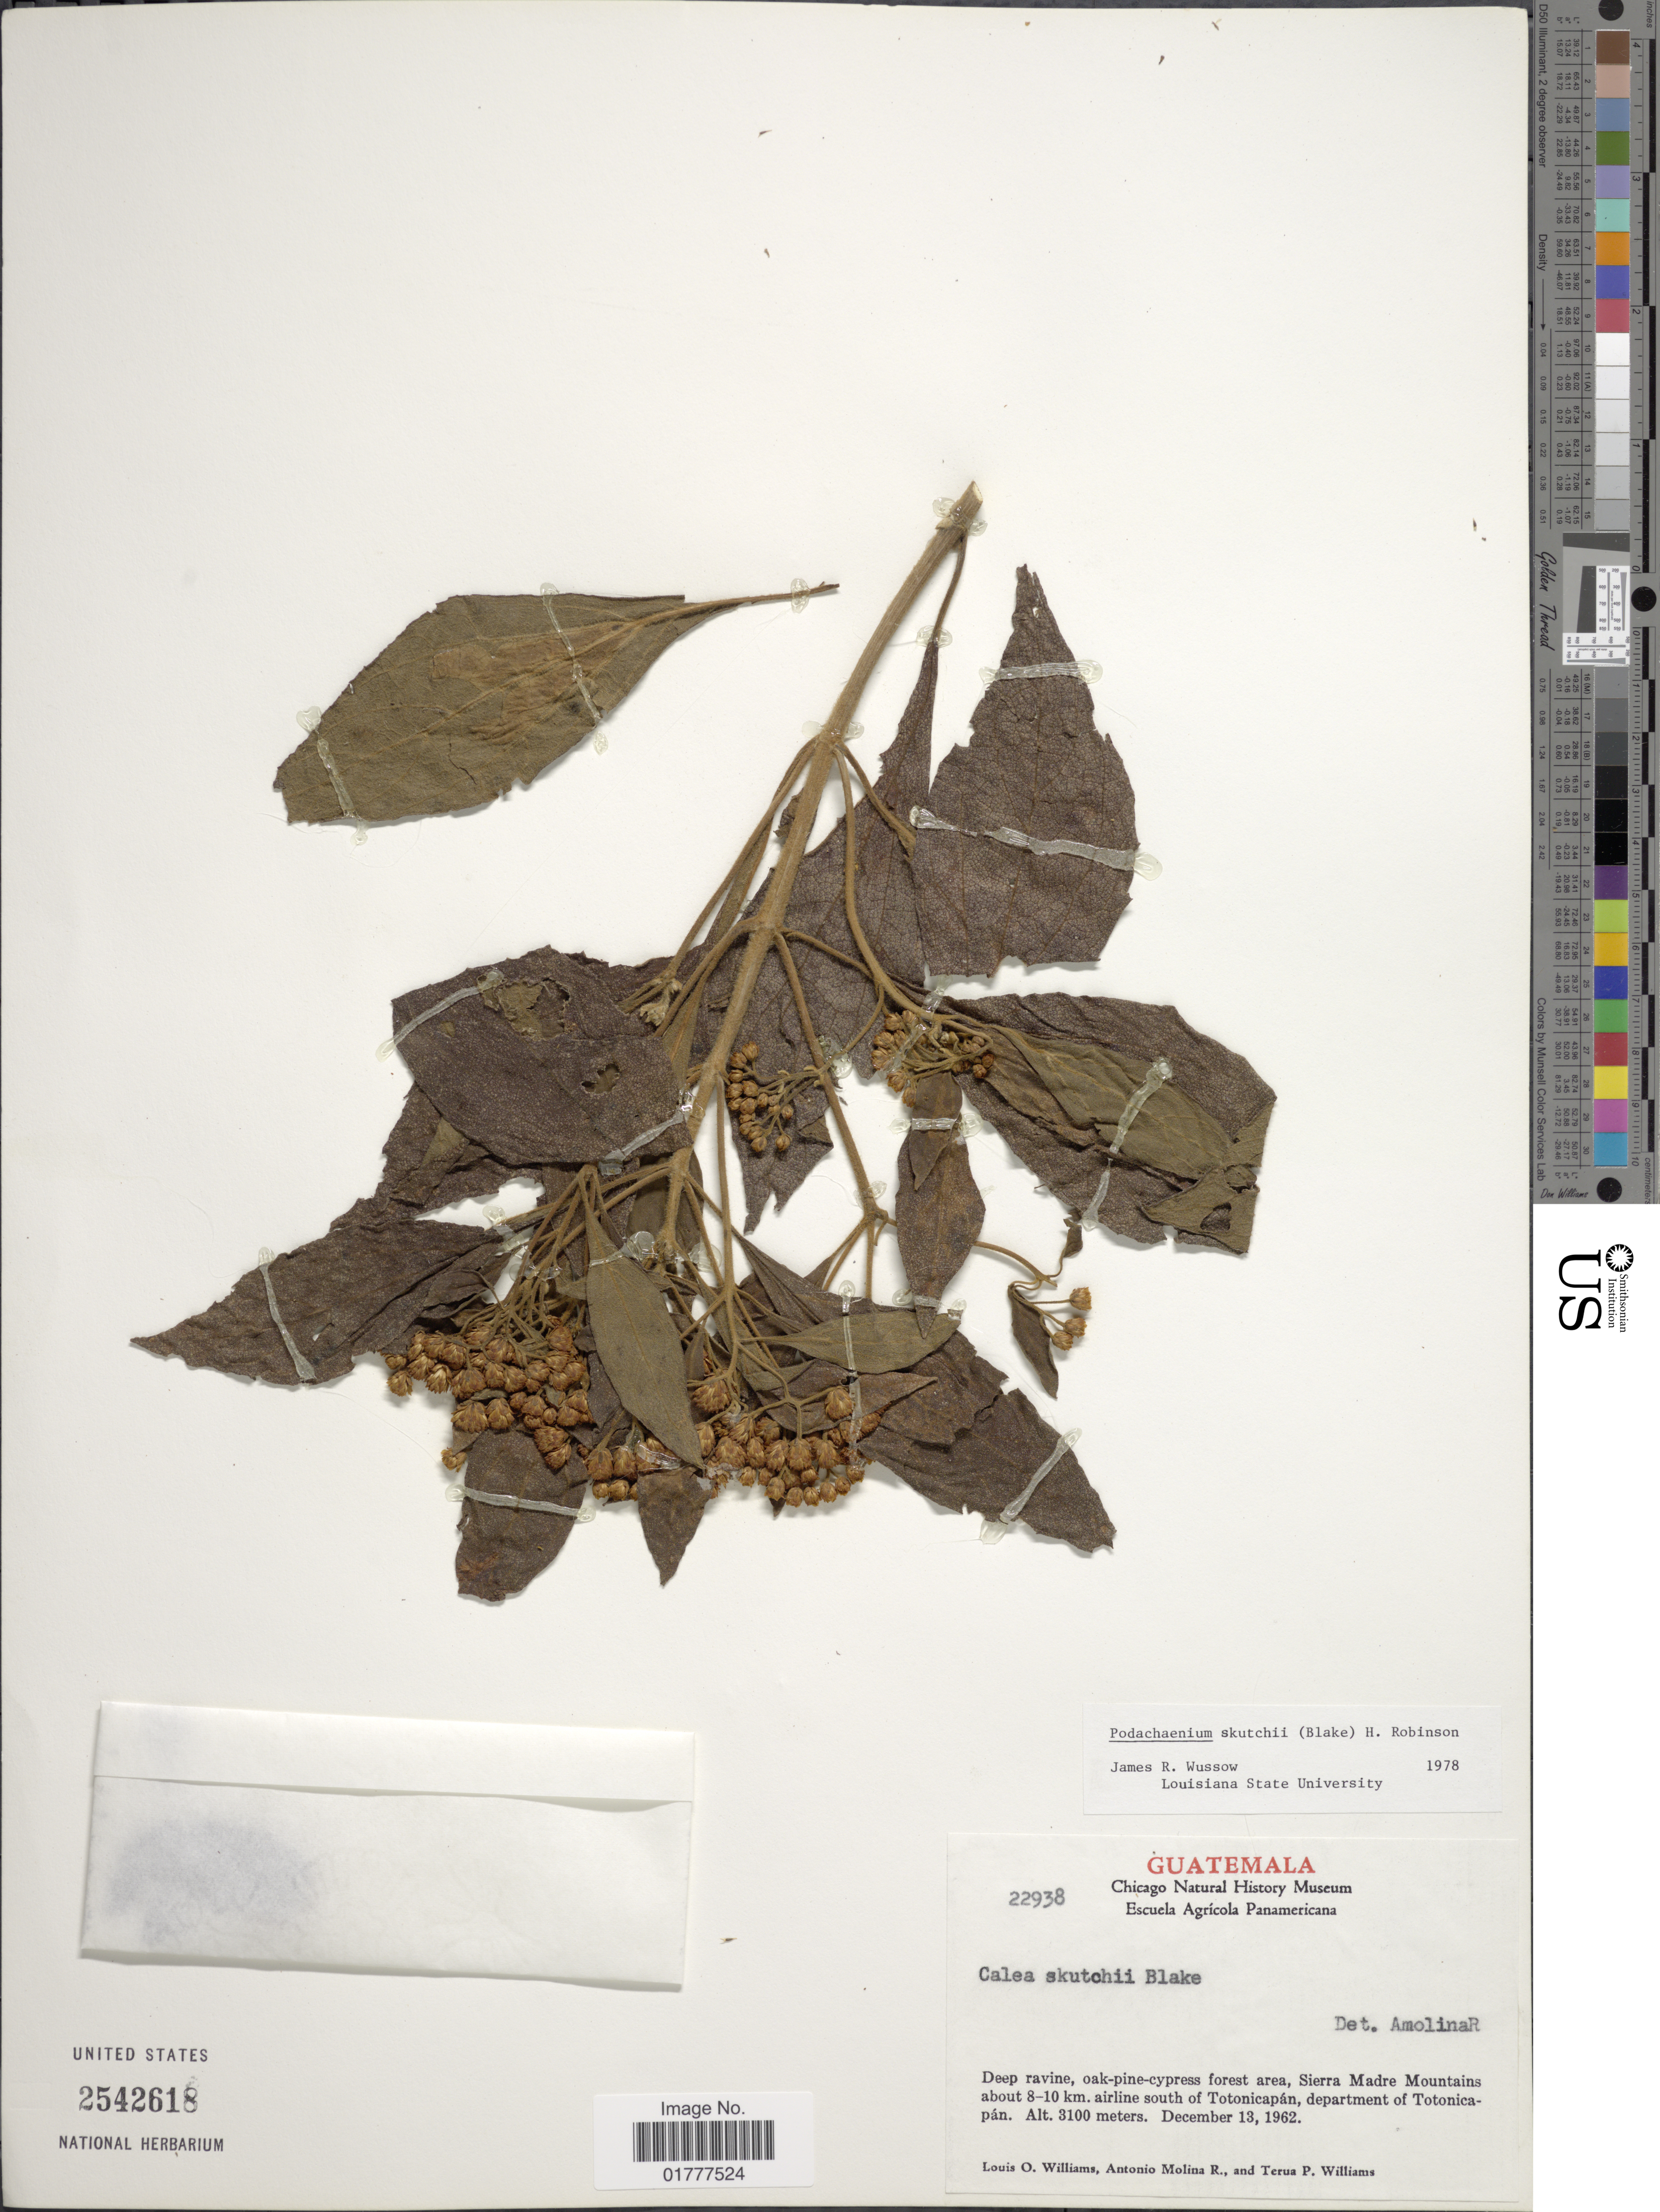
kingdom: Plantae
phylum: Tracheophyta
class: Magnoliopsida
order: Asterales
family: Asteraceae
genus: Podachaenium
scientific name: Podachaenium skutchii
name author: (S.F. Blake) H. Rob.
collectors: L. O. Williams, A. Molina R. & T. P. Williams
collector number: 22938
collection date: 1962-12-13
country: Guatemala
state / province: Totonicapan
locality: Sierra Madre Mountains, about 8-10 km , airline south of Totonicapan, department of Totonicapan.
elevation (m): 3100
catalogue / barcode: US 2542618